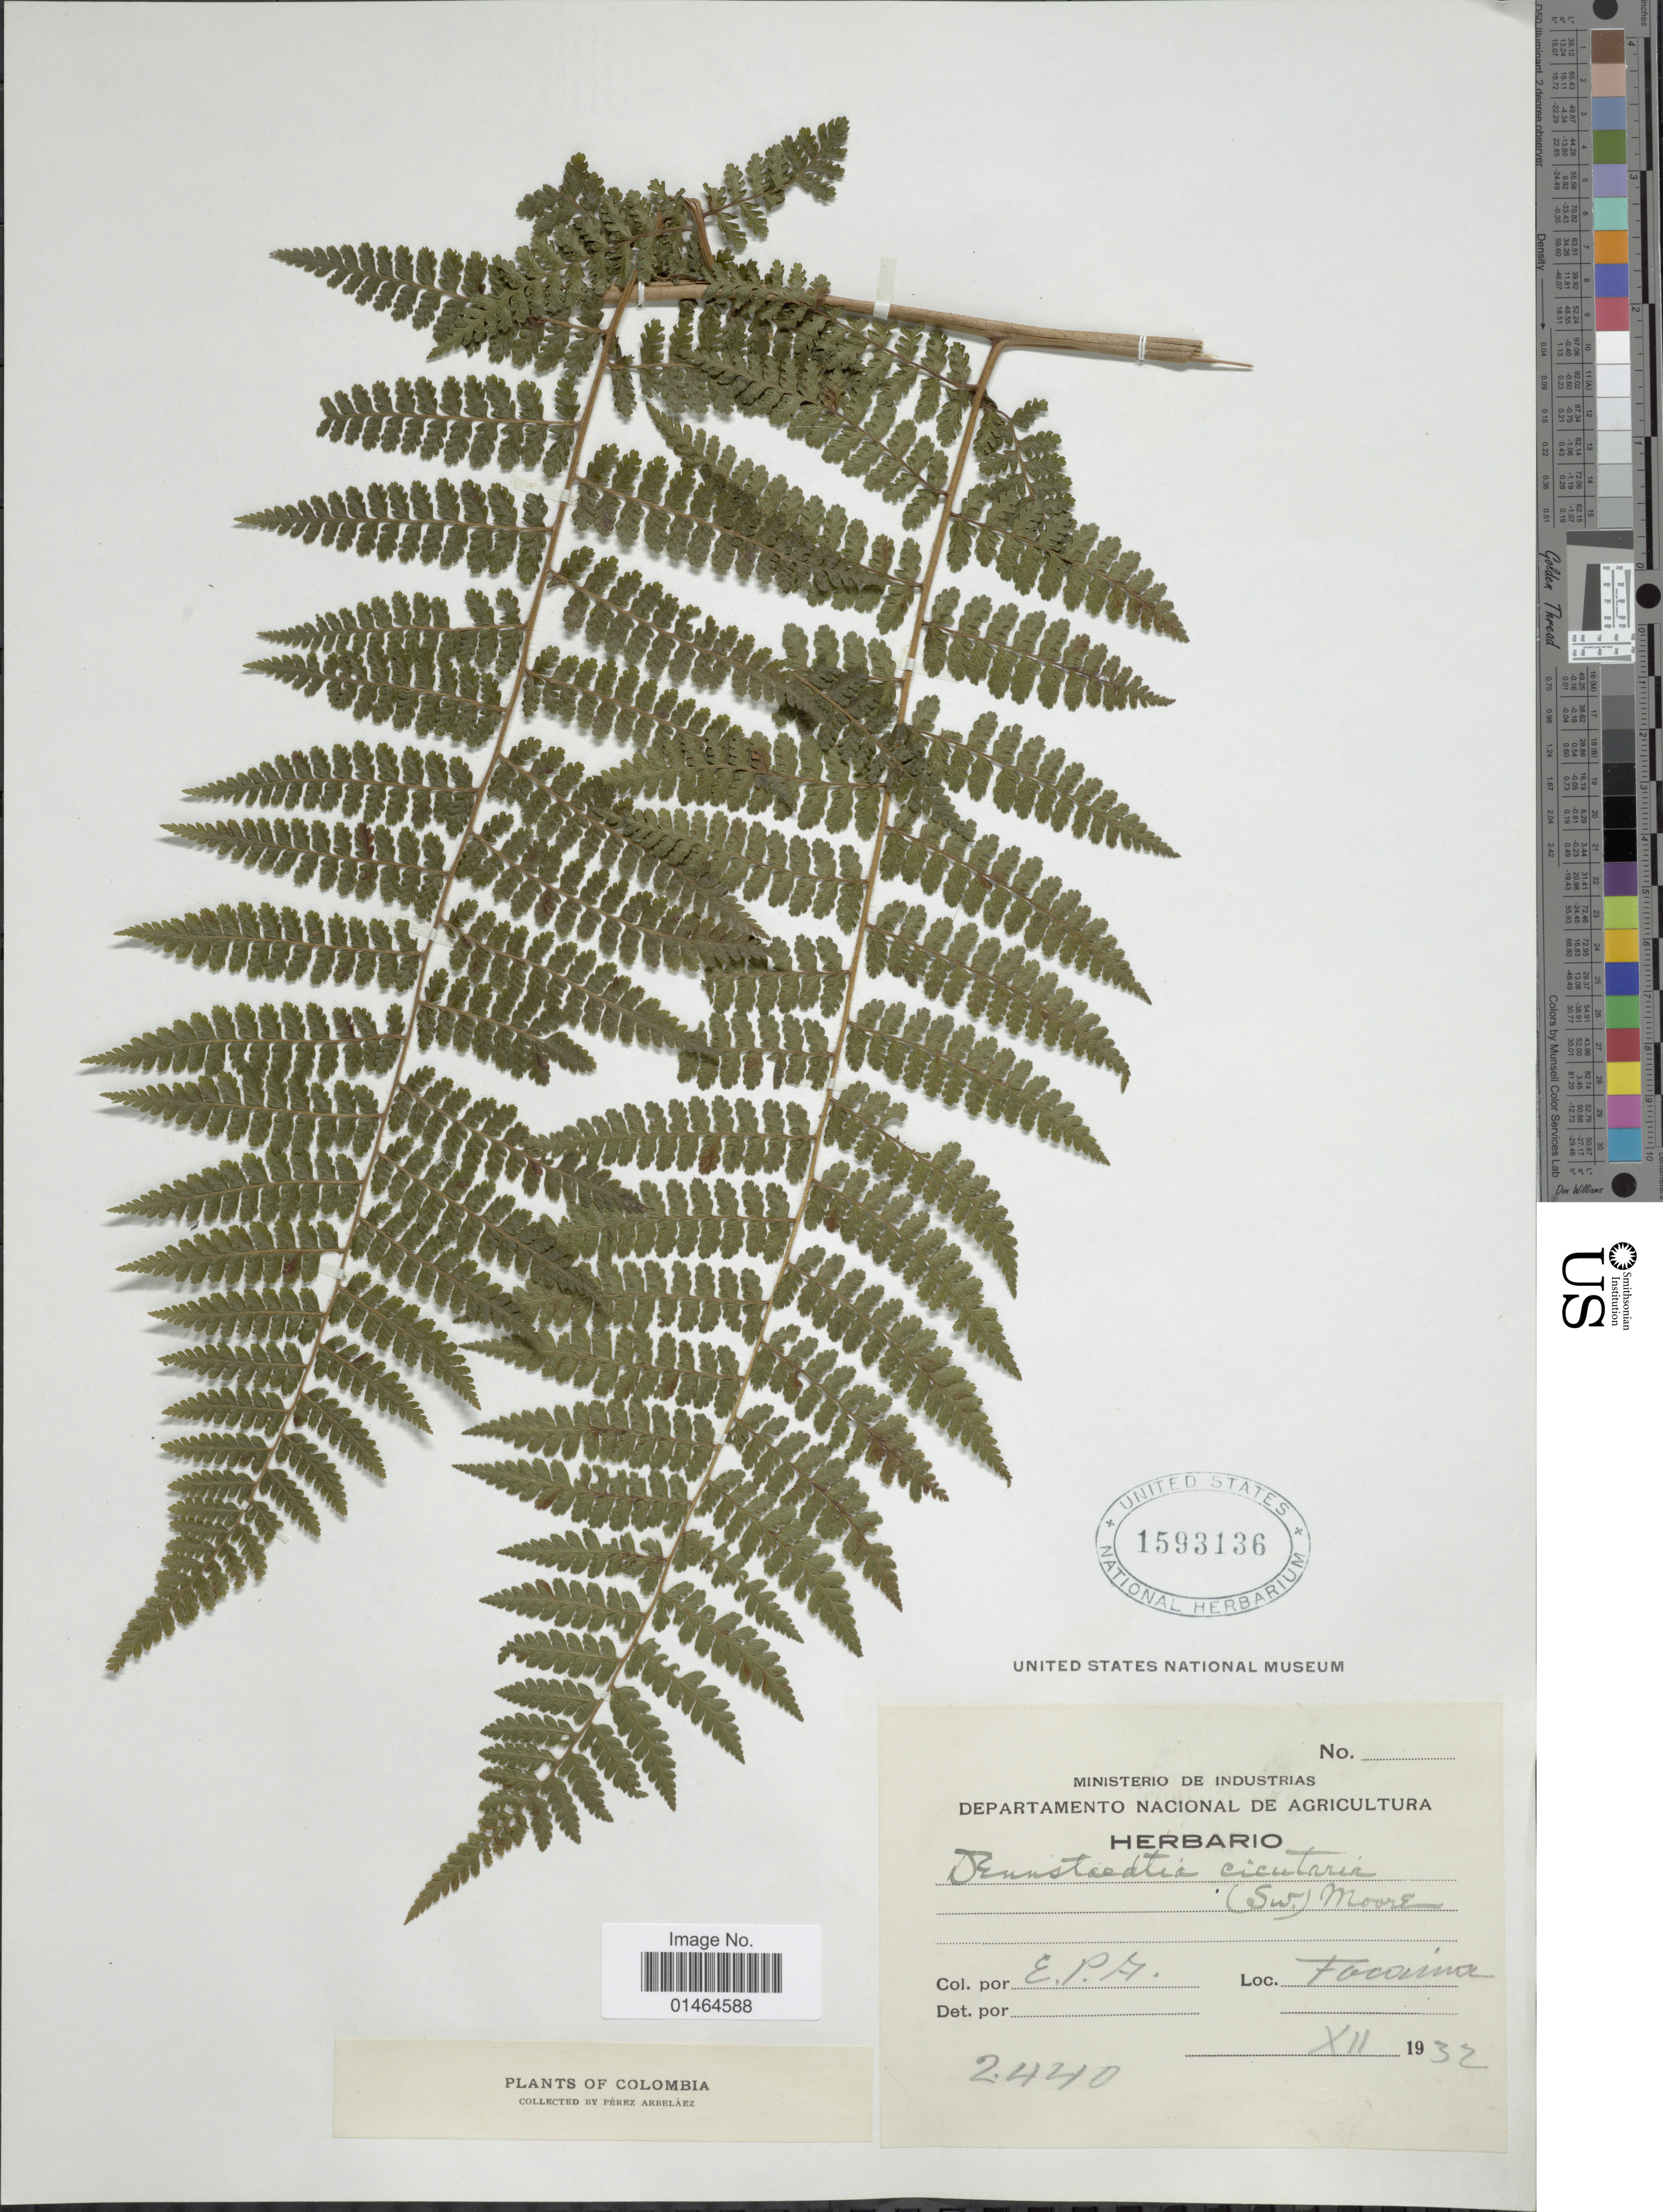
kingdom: Plantae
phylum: Tracheophyta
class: Polypodiopsida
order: Polypodiales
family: Dennstaedtiaceae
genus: Dennstaedtia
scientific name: Dennstaedtia cicutaria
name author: (Sw.) T. Moore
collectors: E. P. Arbelaez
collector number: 2440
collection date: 1932-12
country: Colombia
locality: Tocaima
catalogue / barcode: US 1593136